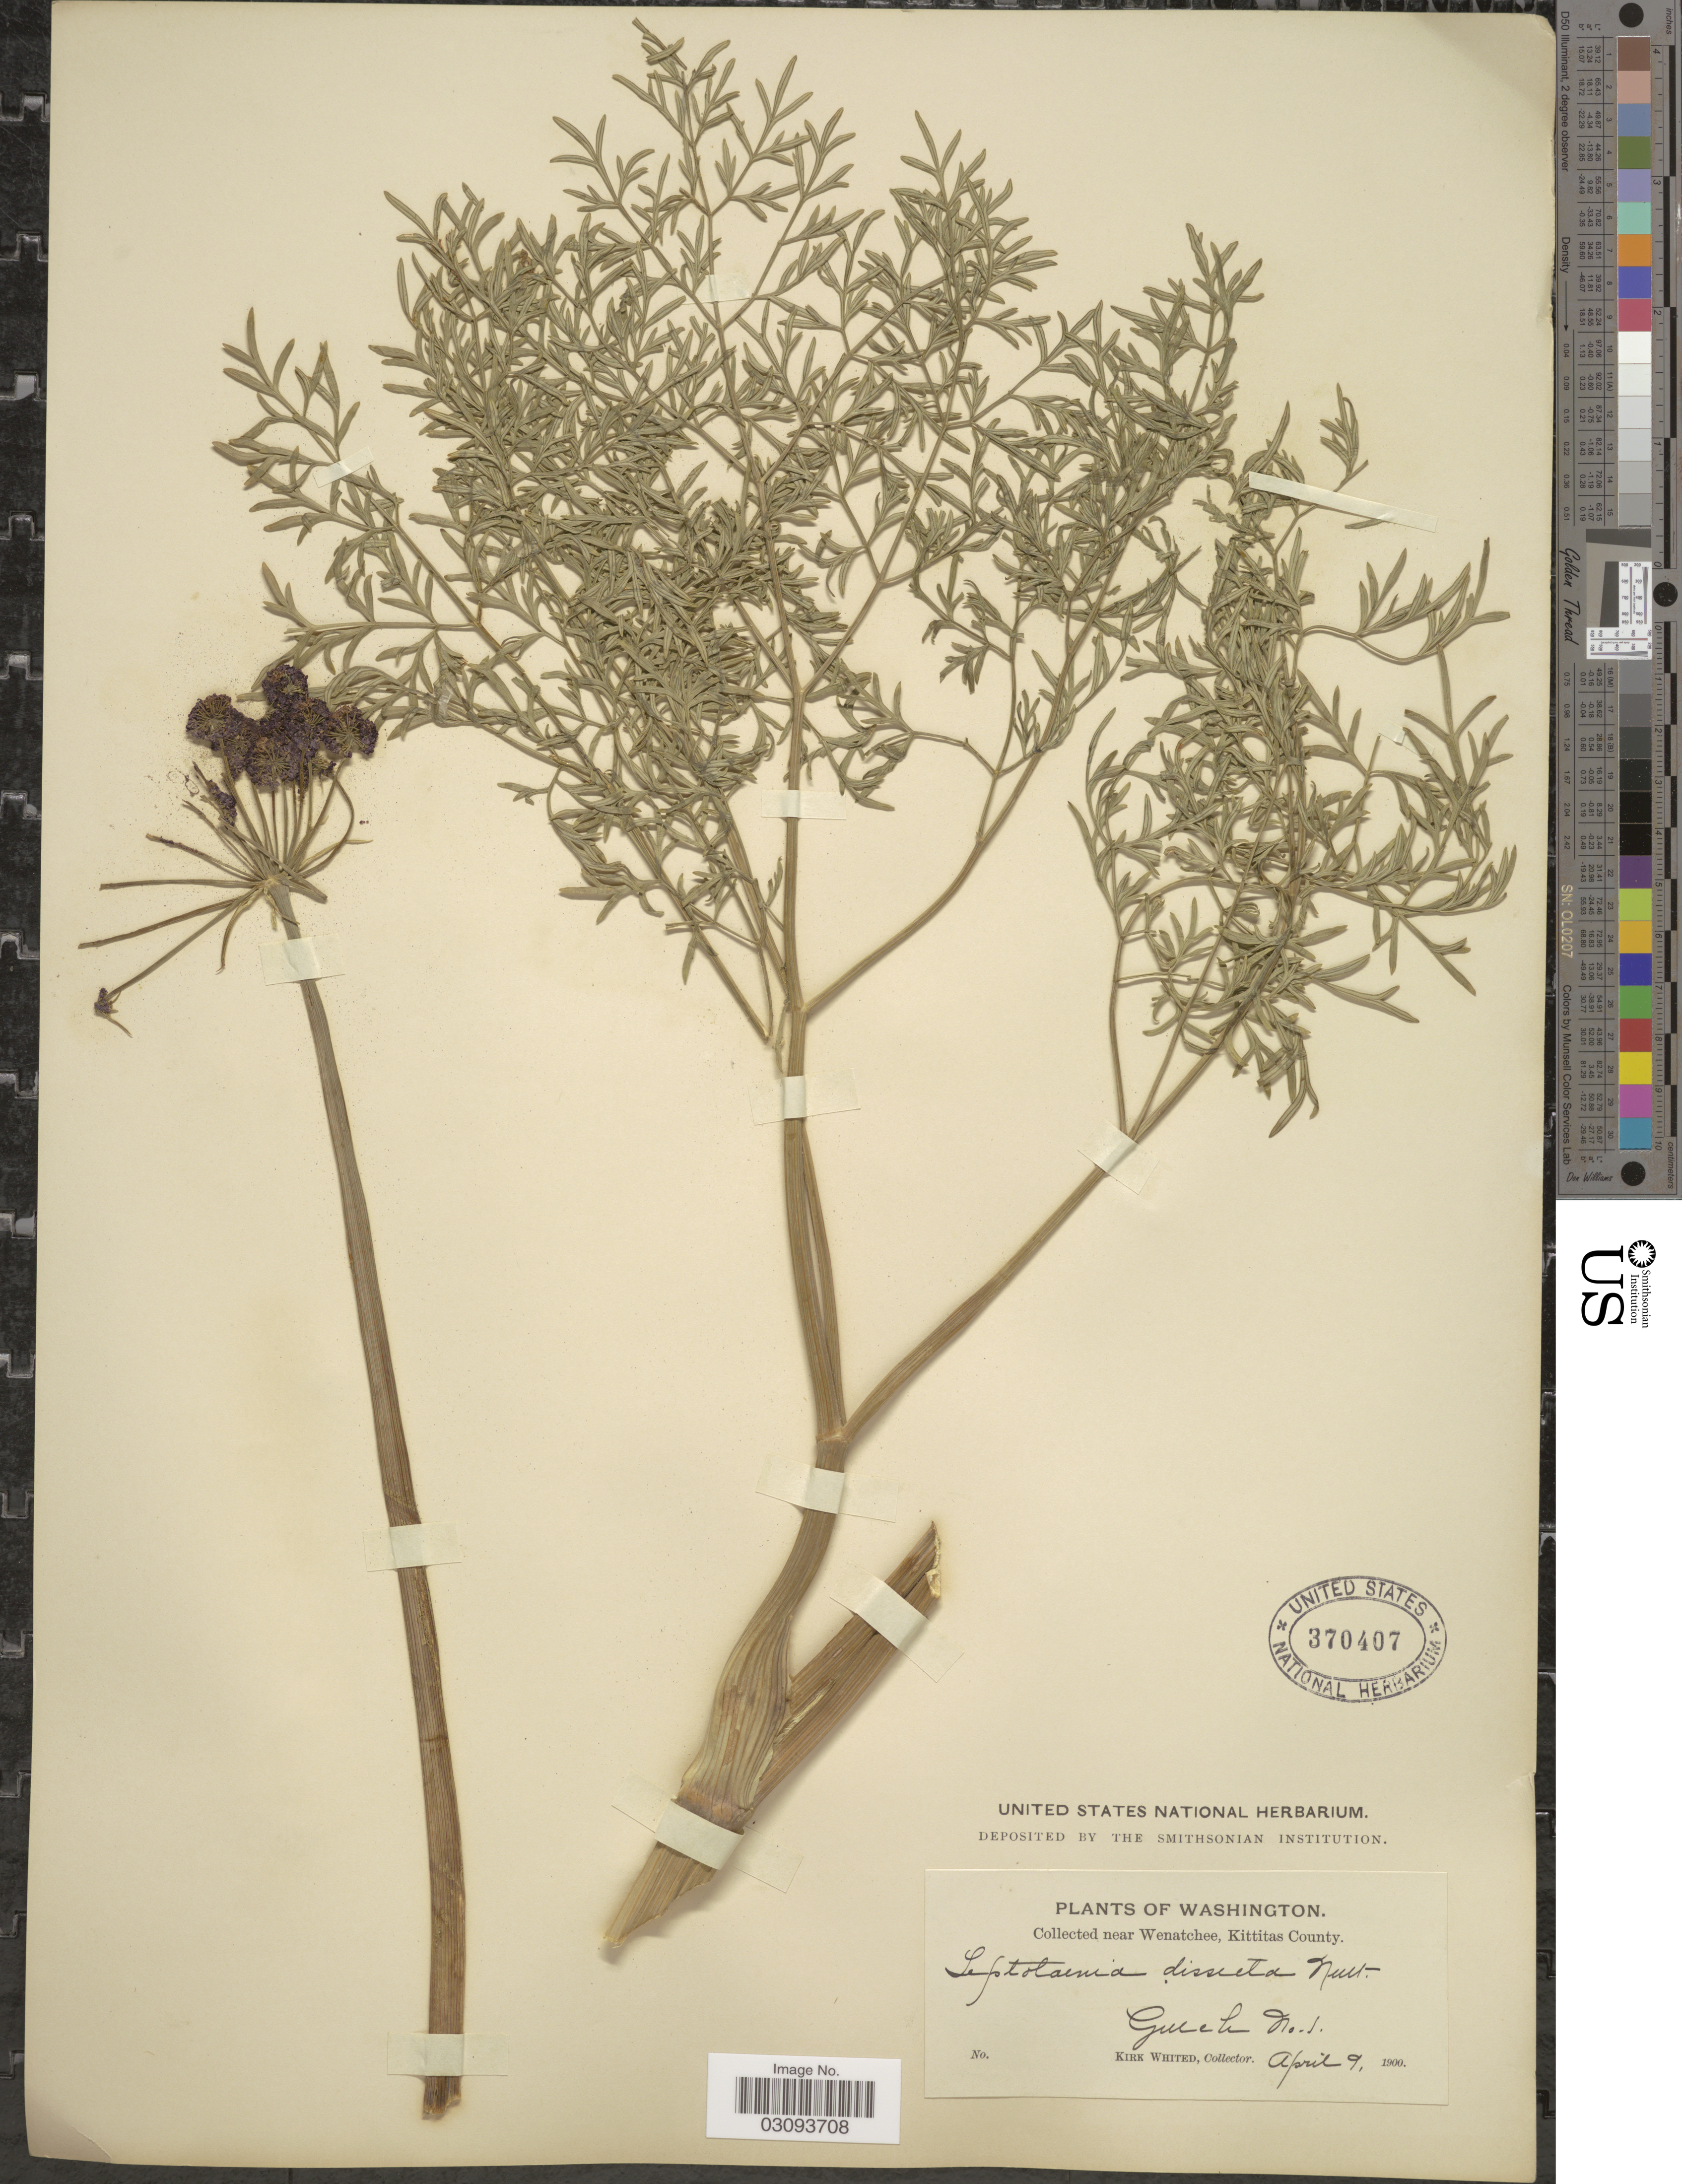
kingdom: Plantae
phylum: Tracheophyta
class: Magnoliopsida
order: Apiales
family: Apiaceae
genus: Lomatium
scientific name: Lomatium dissectum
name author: (Nutt.) Mathias & Constance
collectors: K. Whited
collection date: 1900-04-09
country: United States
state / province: Washington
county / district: Kittitas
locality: Near Wenatchee, Kittitas County. Gulch No. 1.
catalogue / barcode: US 370407